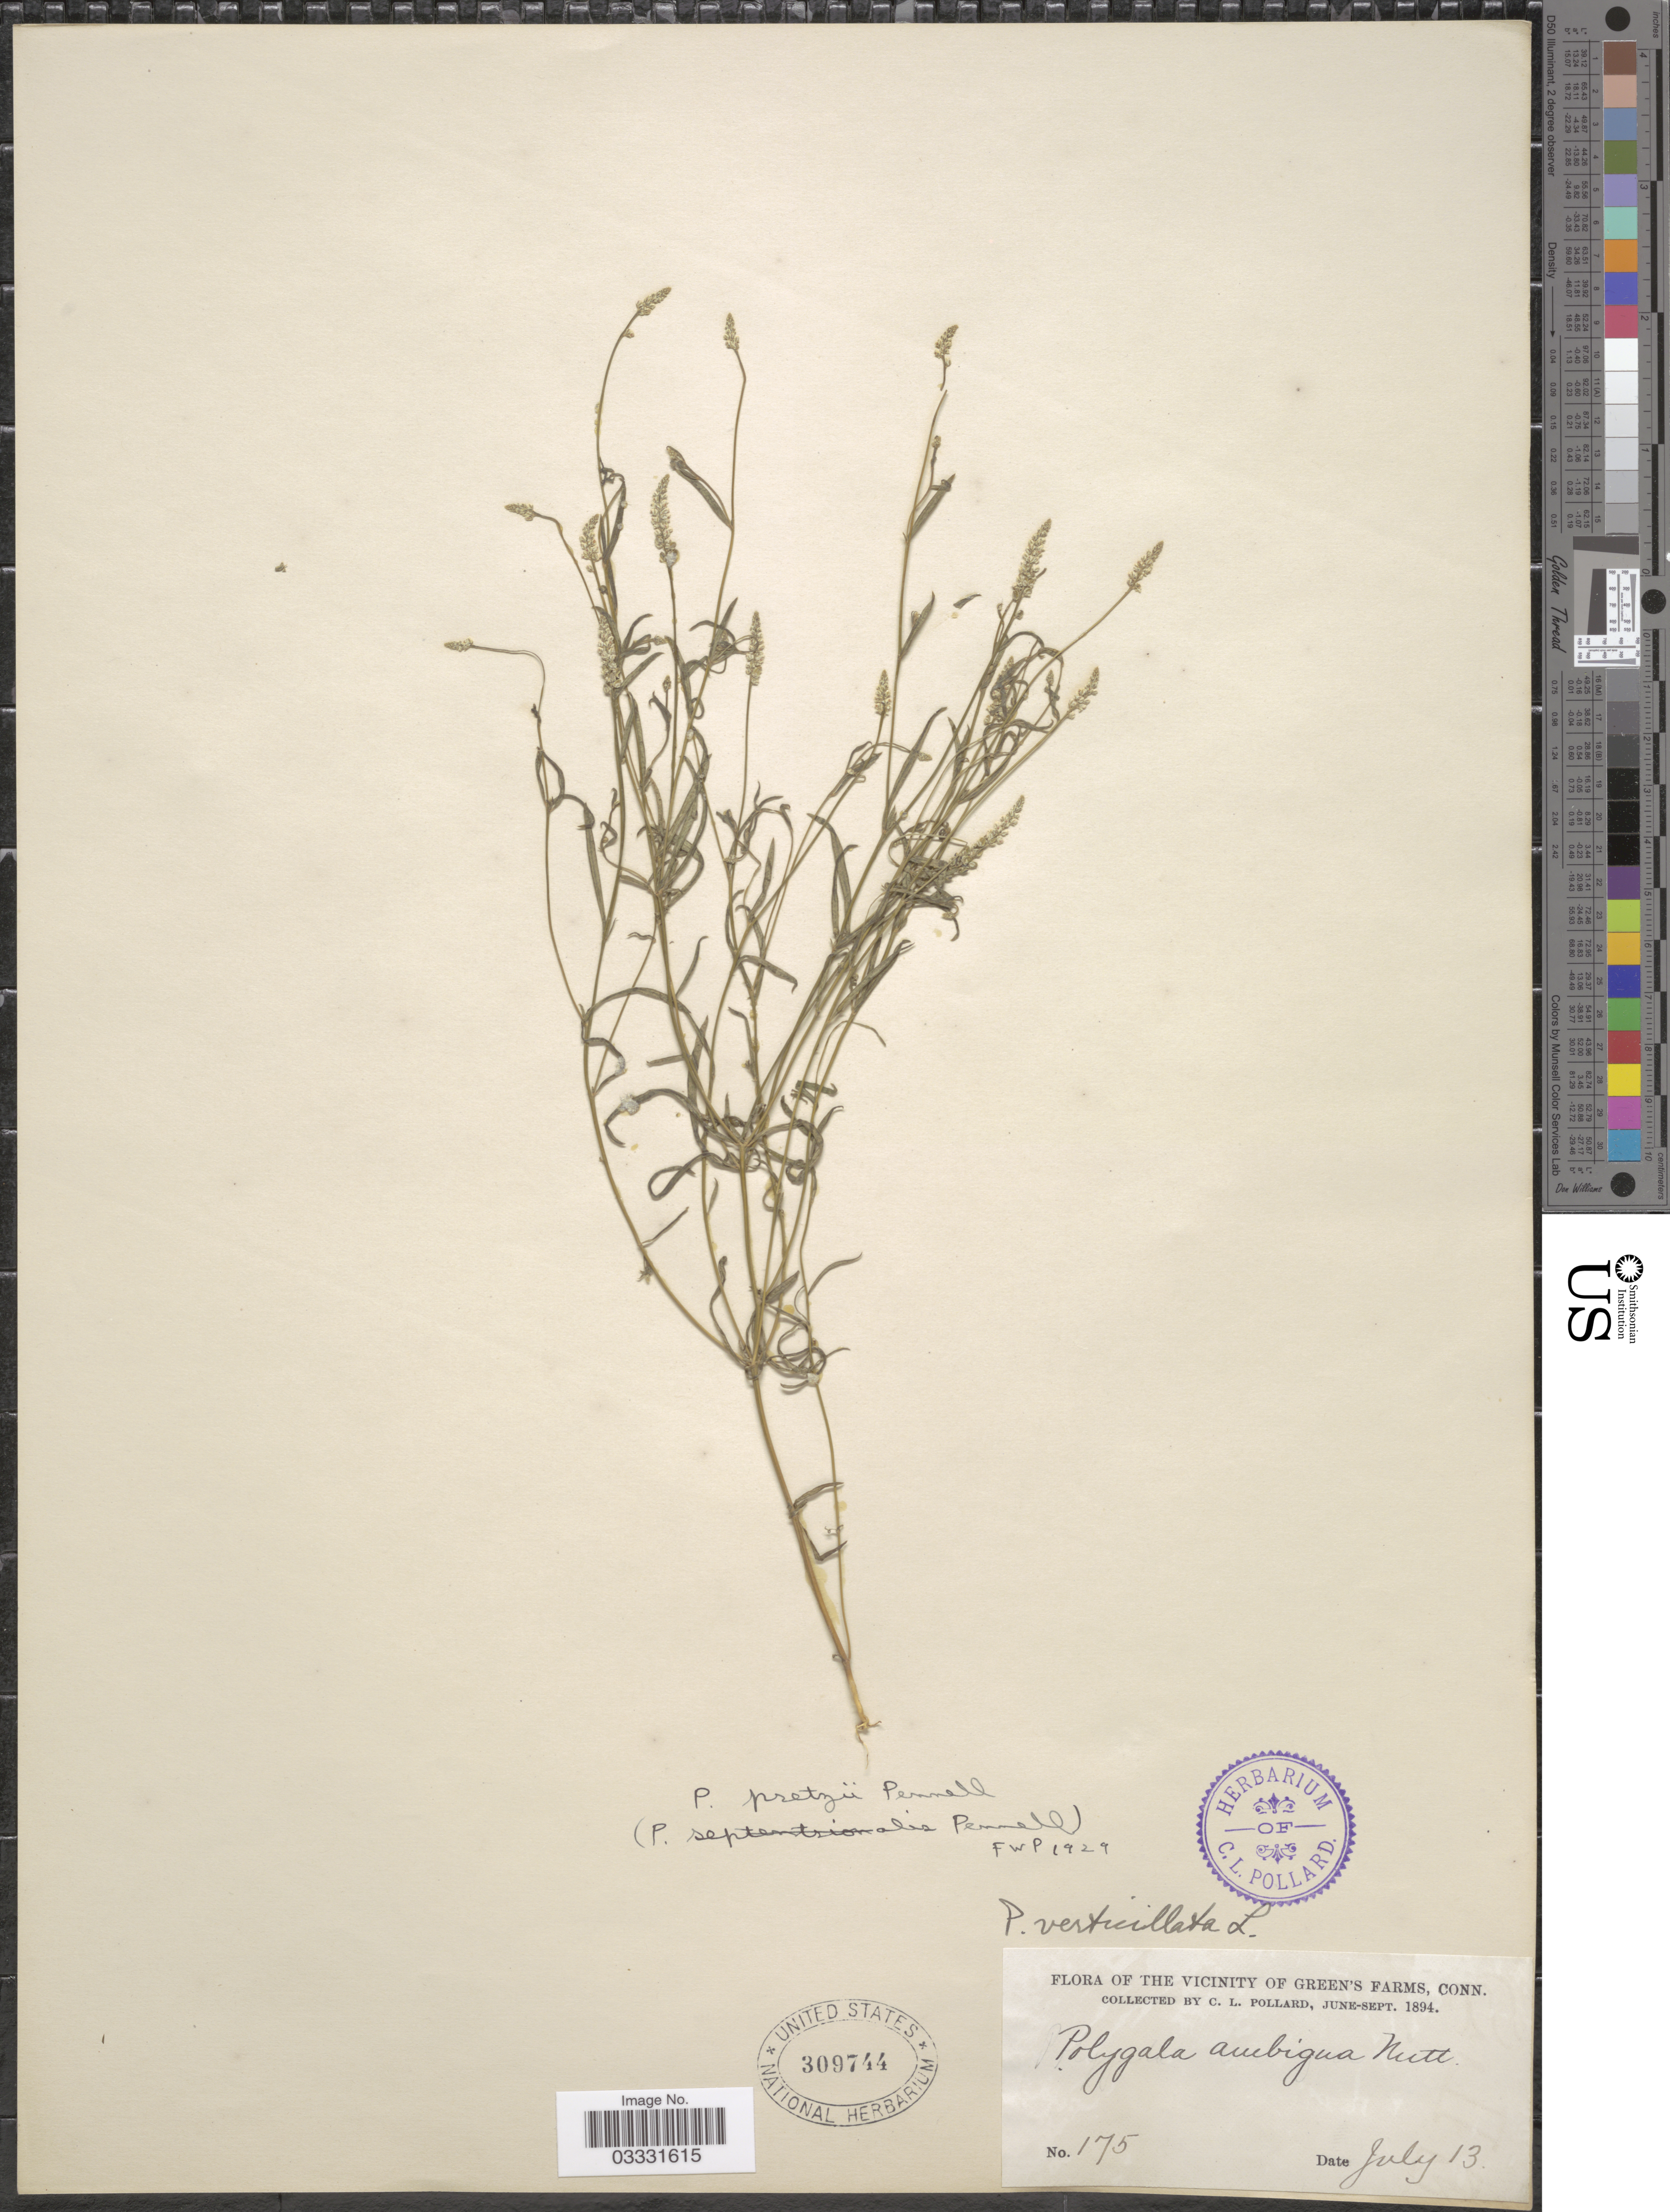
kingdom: Plantae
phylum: Tracheophyta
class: Magnoliopsida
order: Fabales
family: Polygalaceae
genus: Polygala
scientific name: Polygala pretzii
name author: Pennell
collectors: C. L. Pollard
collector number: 175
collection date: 1894-07-13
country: United States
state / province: Connecticut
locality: The vicinity of Green's Farms.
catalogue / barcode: US 309744